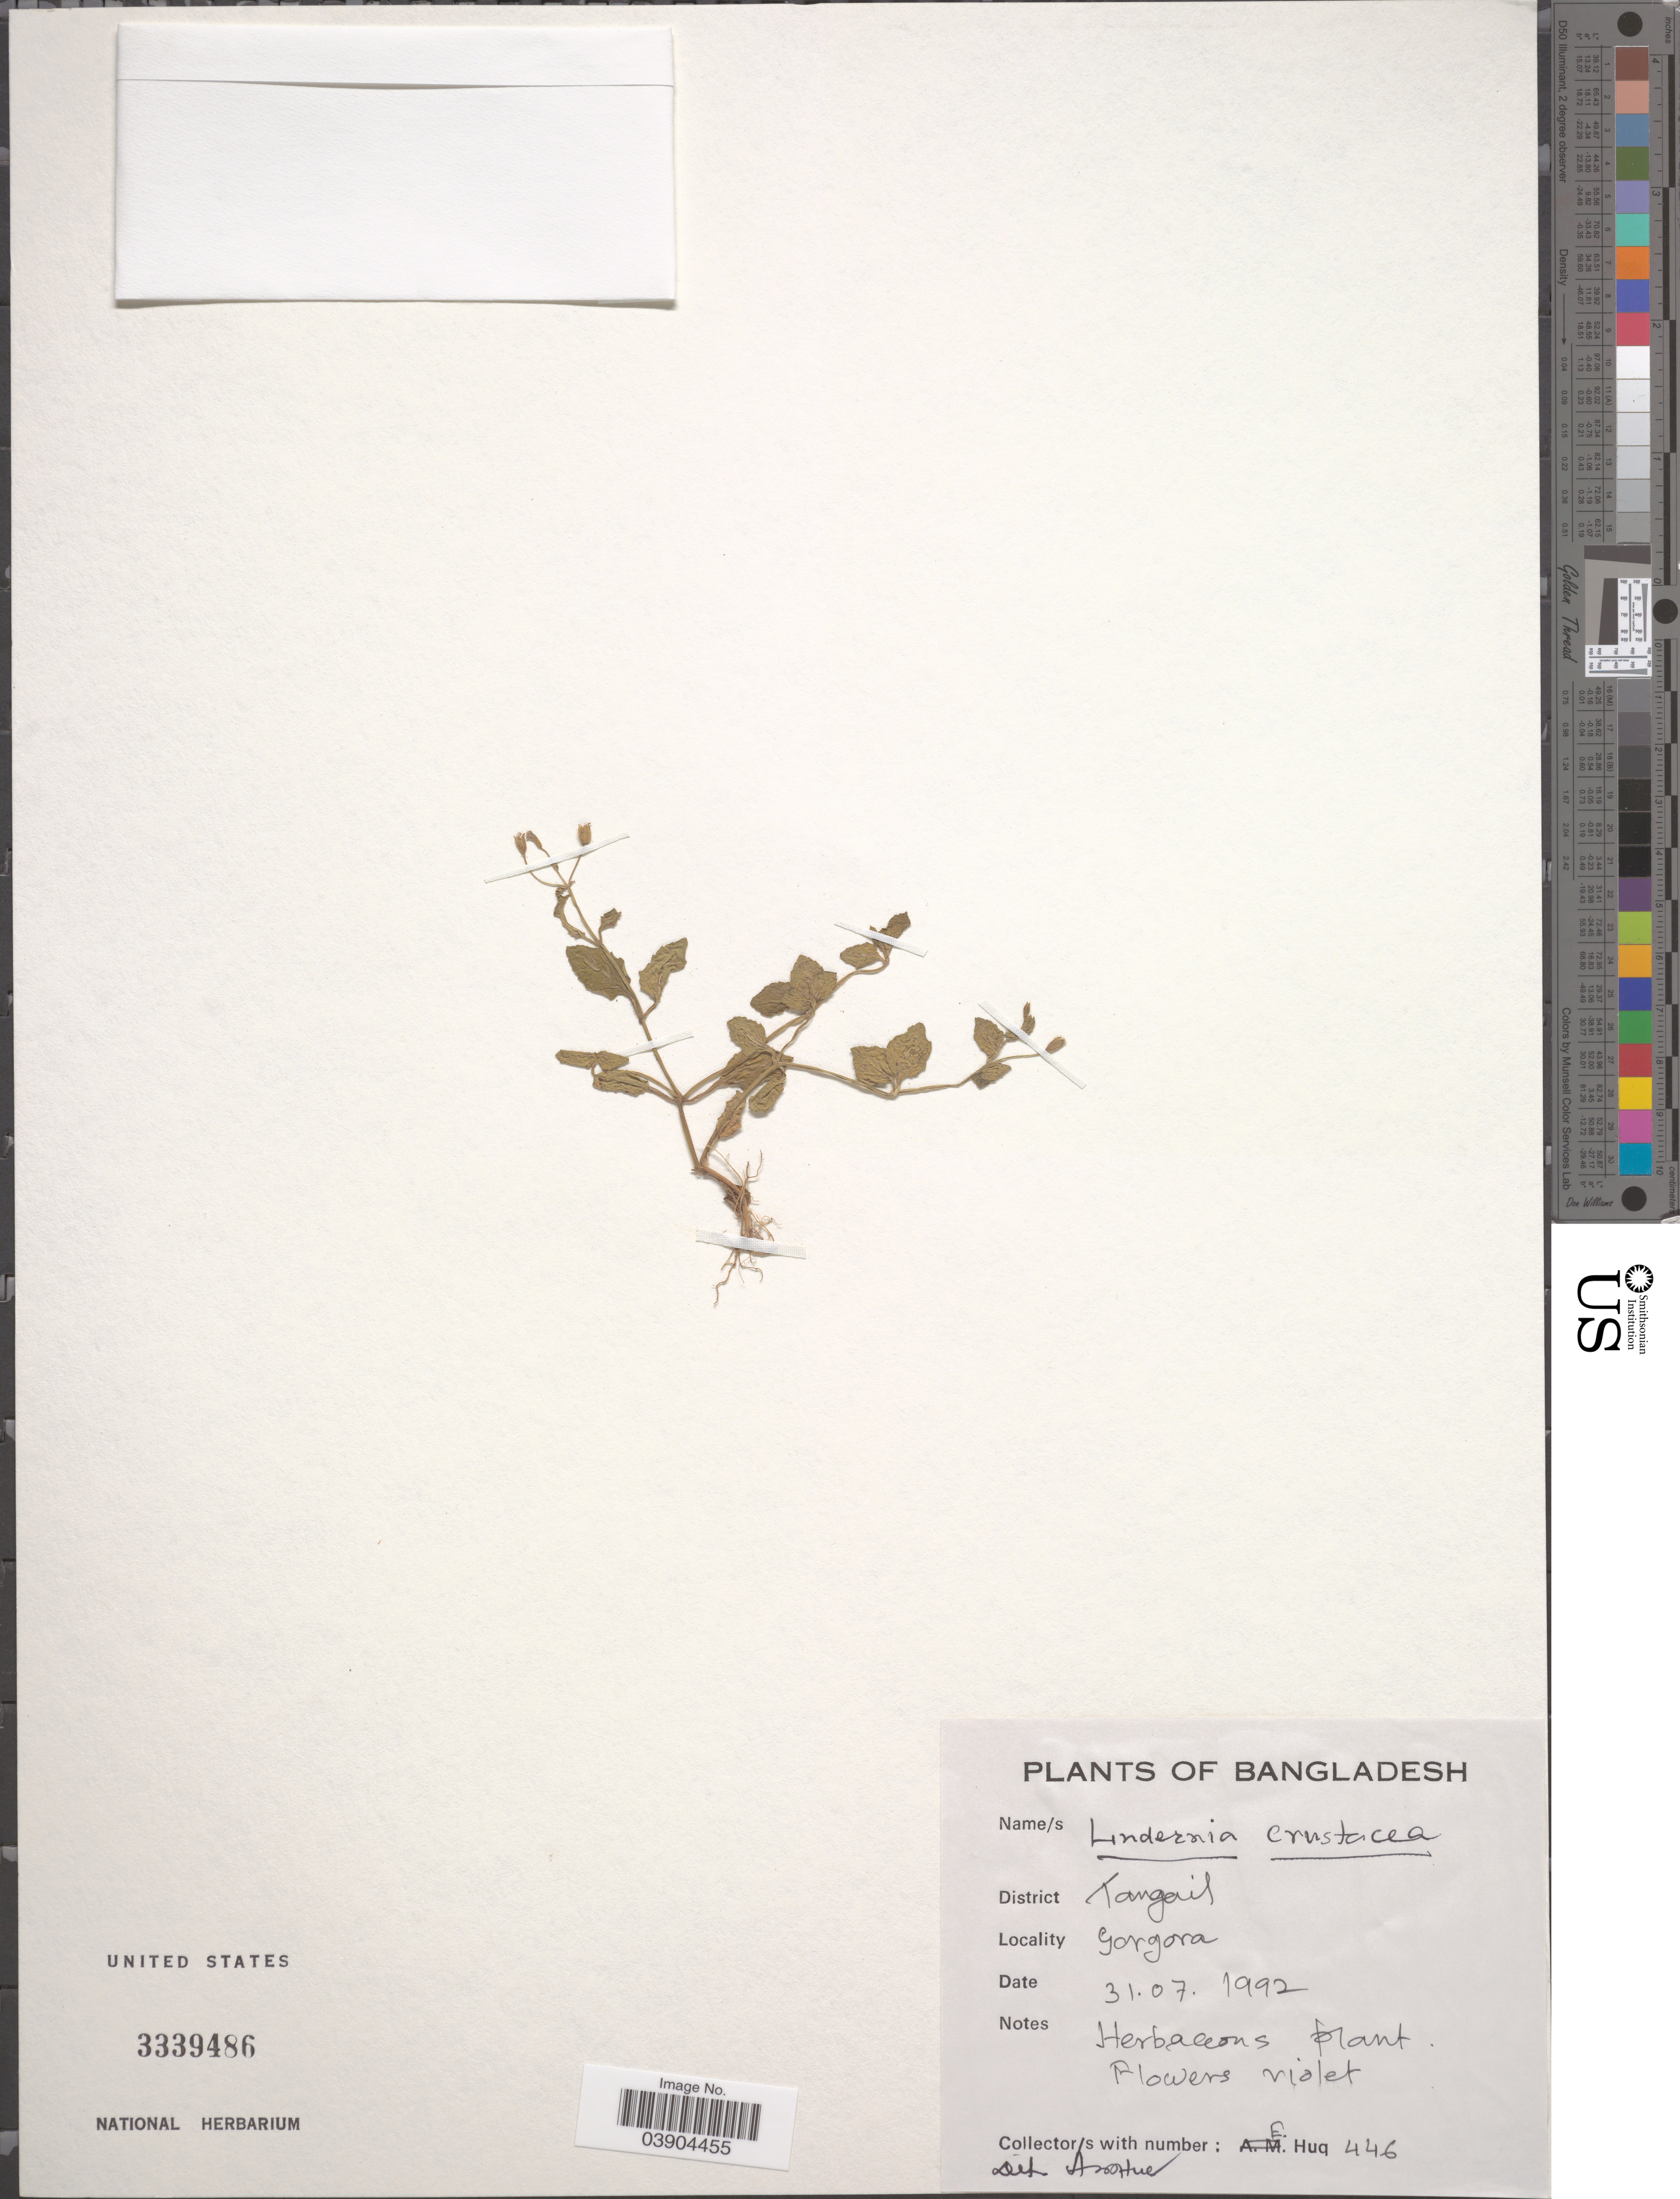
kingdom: Plantae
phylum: Tracheophyta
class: Magnoliopsida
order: Lamiales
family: Linderniaceae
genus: Lindernia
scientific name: Lindernia crustacea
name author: (L.) F. Muell.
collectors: E. Huq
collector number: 446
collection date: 1992-07-31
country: Bangladesh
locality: District Tangail. Gorgora.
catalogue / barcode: US 3339486